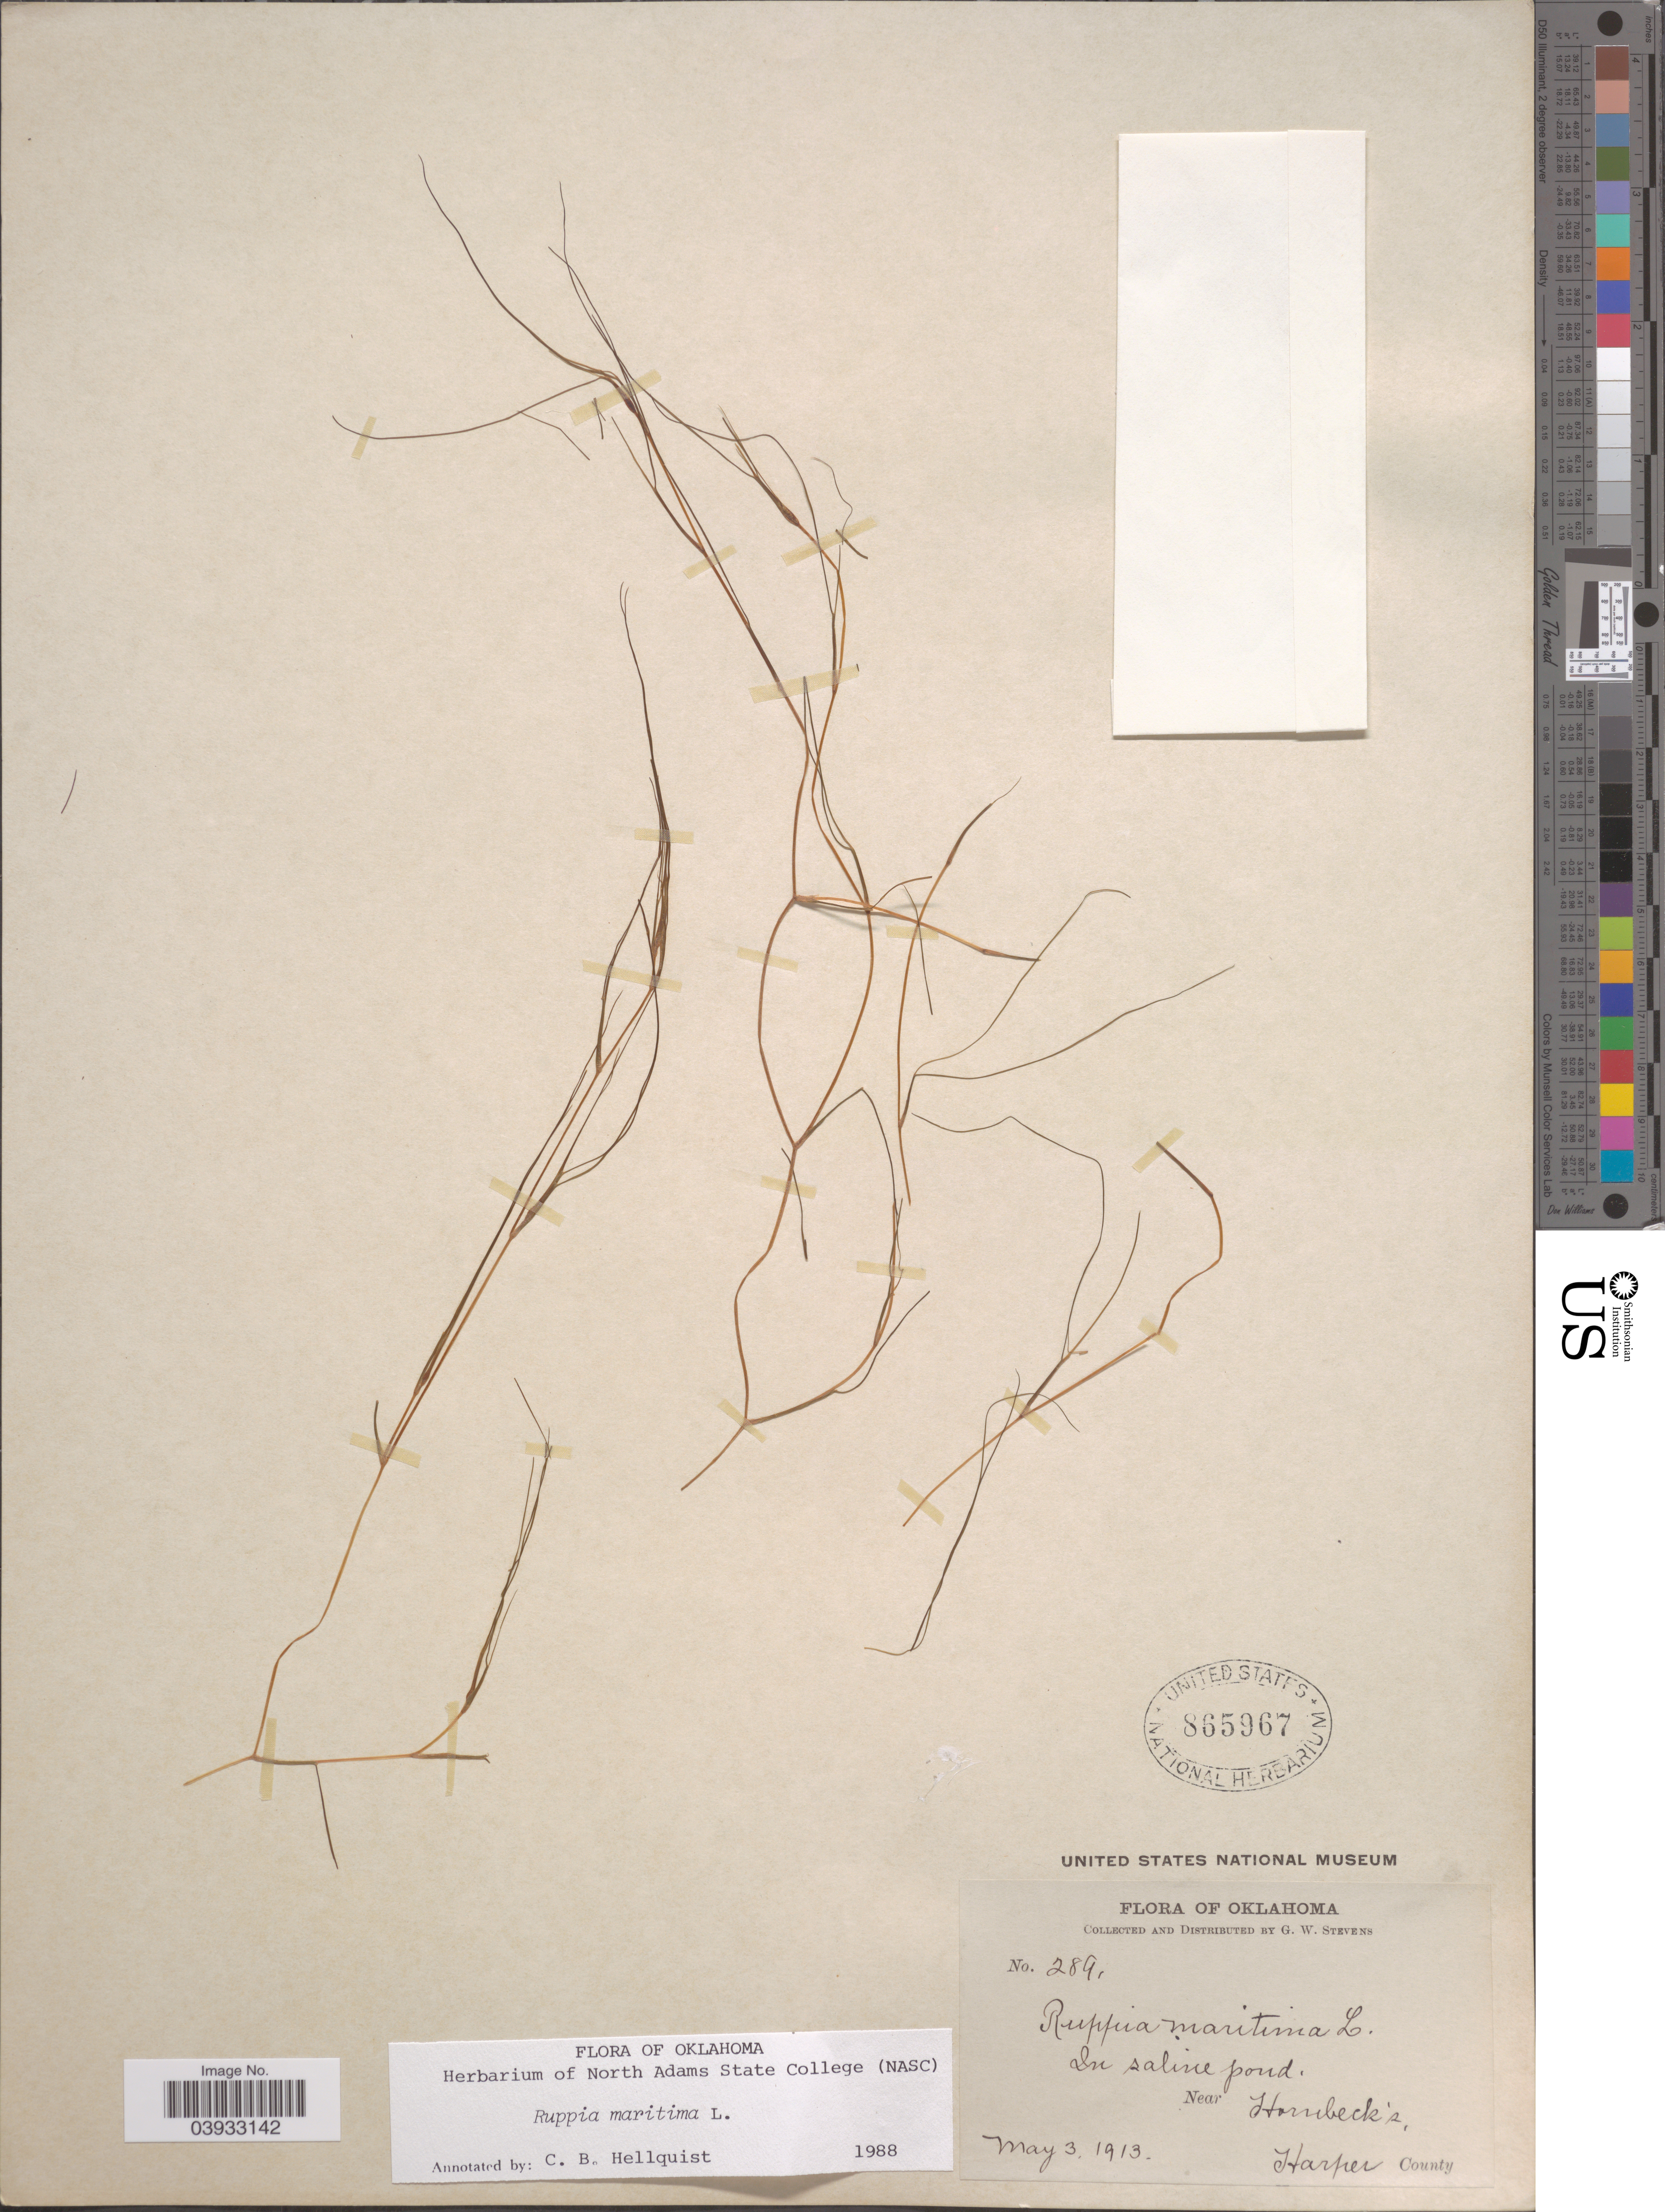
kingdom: Plantae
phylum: Tracheophyta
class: Liliopsida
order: Alismatales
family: Ruppiaceae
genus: Ruppia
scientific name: Ruppia maritima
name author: L.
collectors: G. W. Stevens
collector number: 289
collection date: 1913-05-03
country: United States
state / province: Oklahoma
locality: Near Harribeck's, Harper County.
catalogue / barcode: US 865967